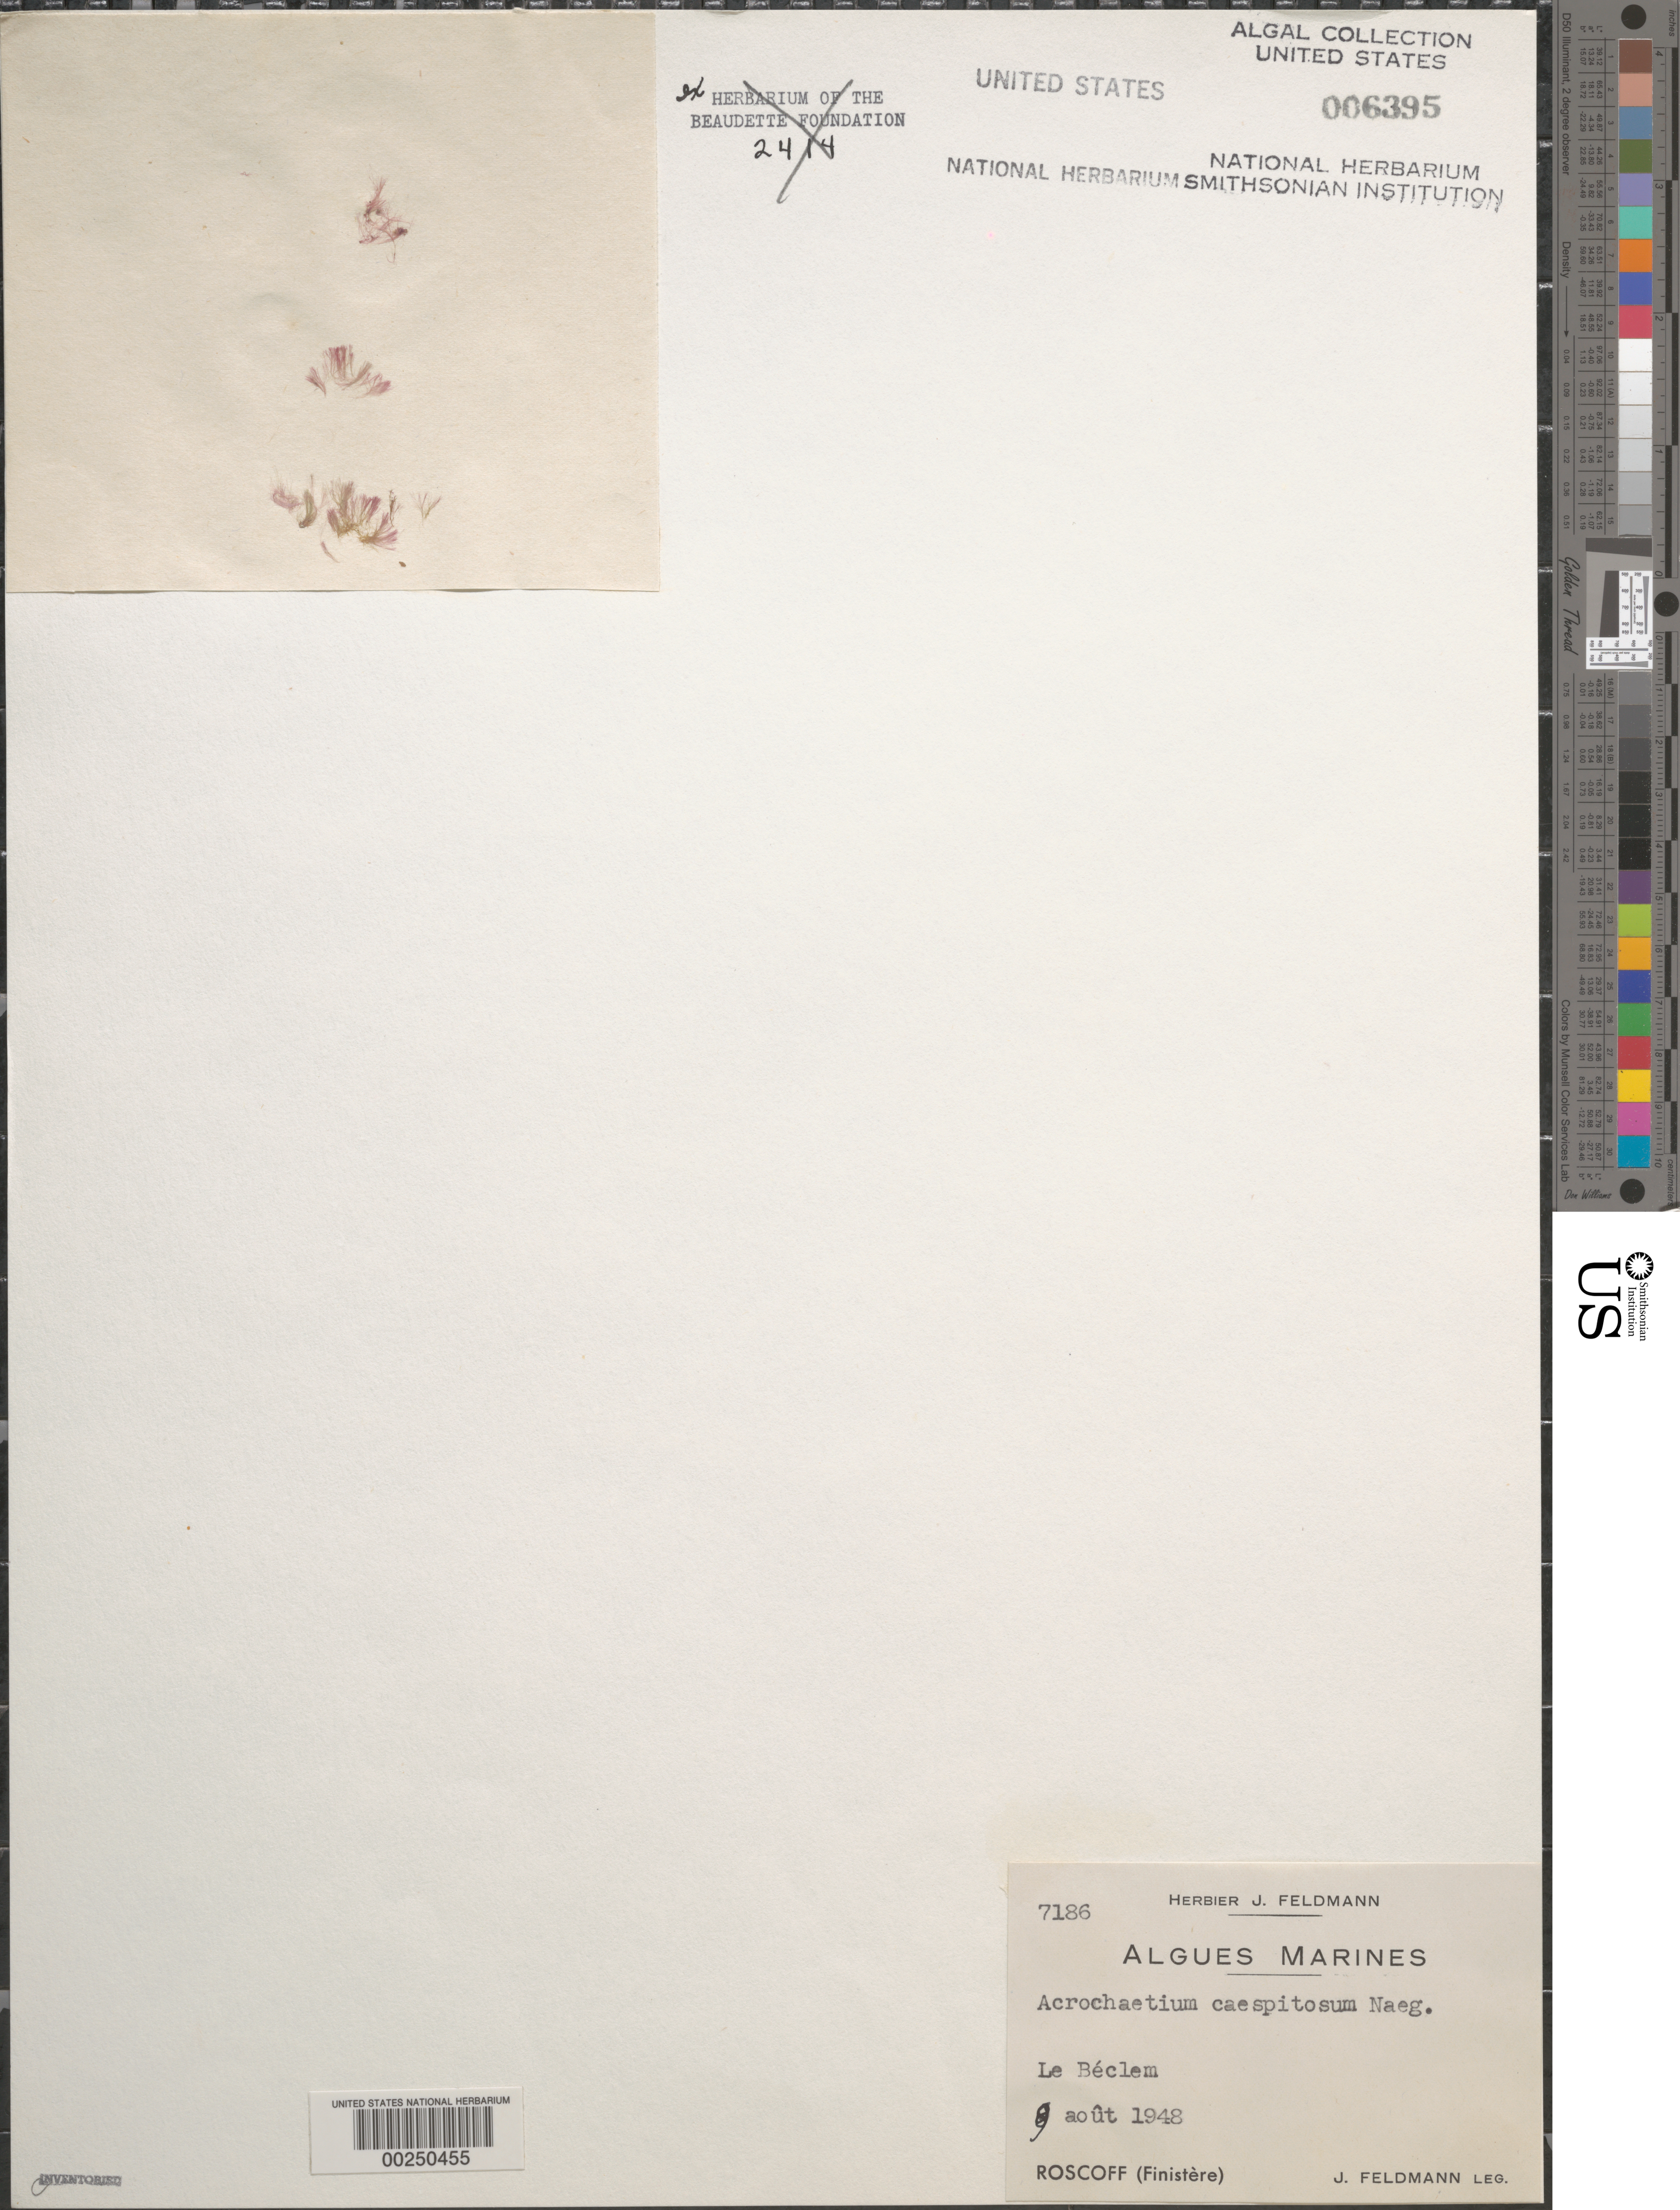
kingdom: Plantae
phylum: Rhodophyta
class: Florideophyceae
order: Colaconematales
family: Colaconemataceae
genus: Colaconema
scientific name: Colaconema caespitosum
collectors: J. Feldmann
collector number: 7186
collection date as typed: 09 Aug 1948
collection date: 1948-08-09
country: France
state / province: Bretagne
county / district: Finistère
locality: Le beclem, roscoff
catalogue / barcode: US 6395